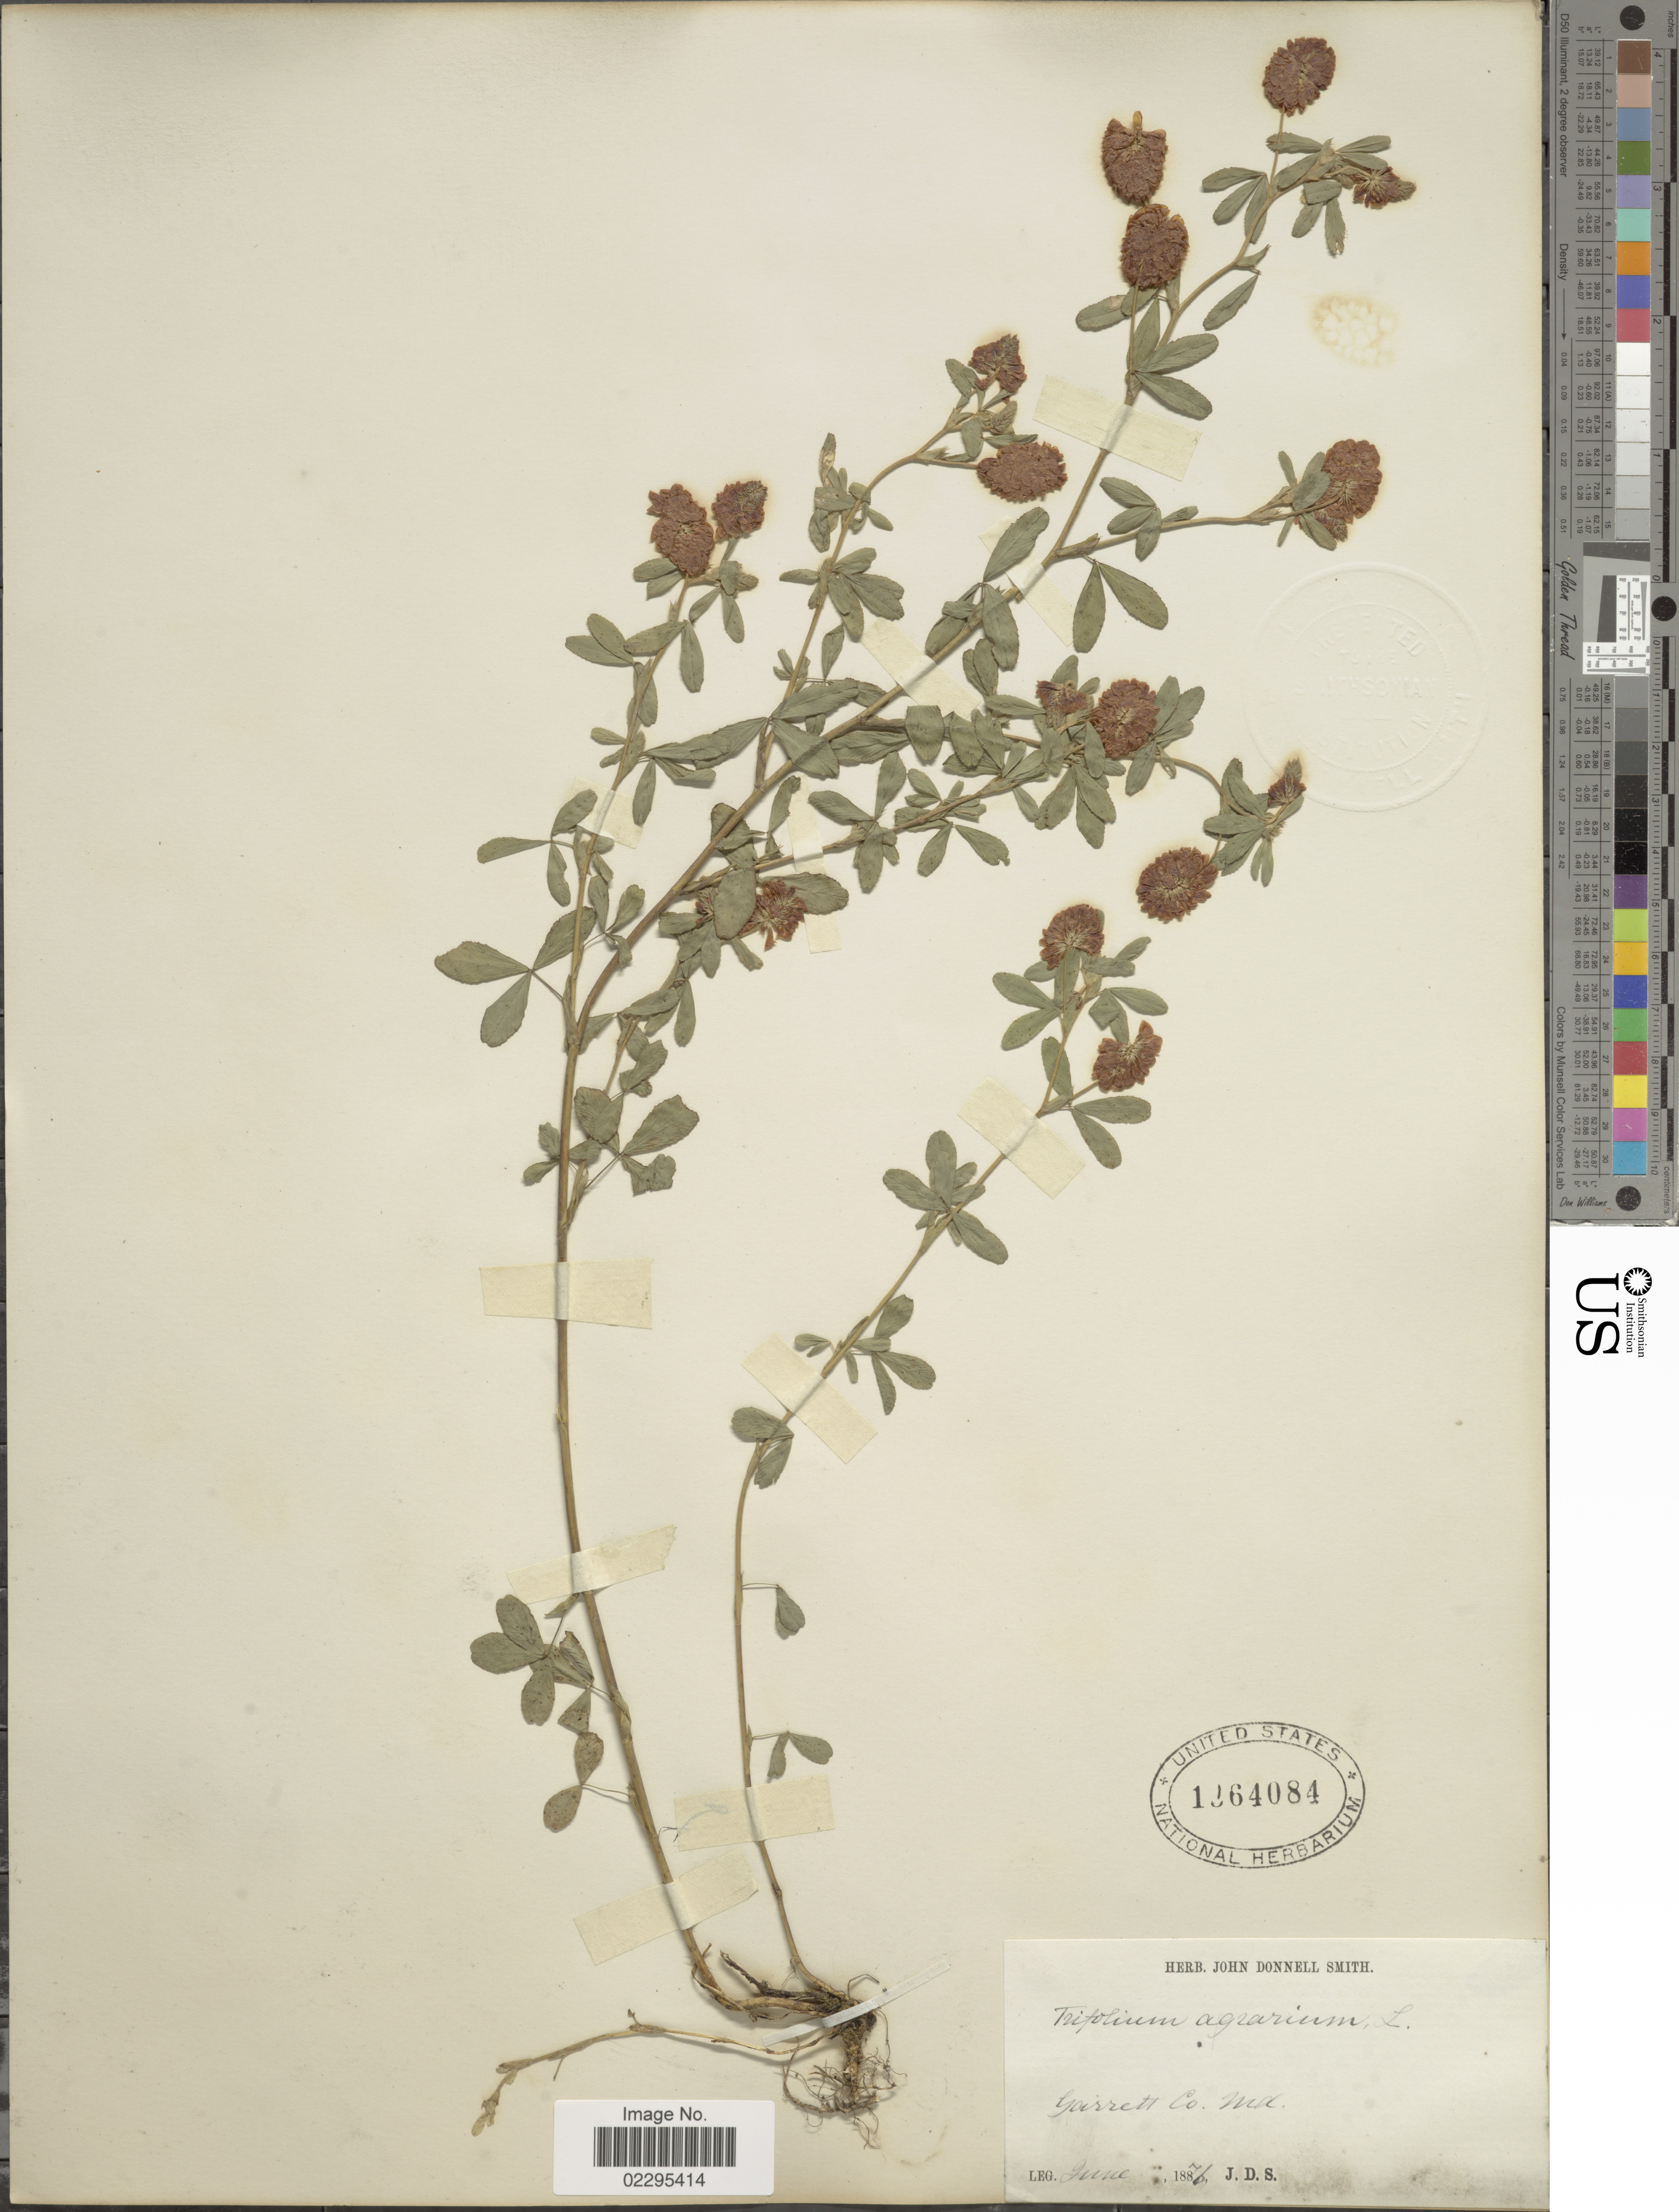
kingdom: Plantae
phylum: Tracheophyta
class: Magnoliopsida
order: Fabales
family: Fabaceae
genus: Trifolium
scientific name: Trifolium agrarium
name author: L.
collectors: J. Donnell Smith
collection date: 1876-06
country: United States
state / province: Maryland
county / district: Garrett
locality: Garrett Co.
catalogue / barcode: US 1864084